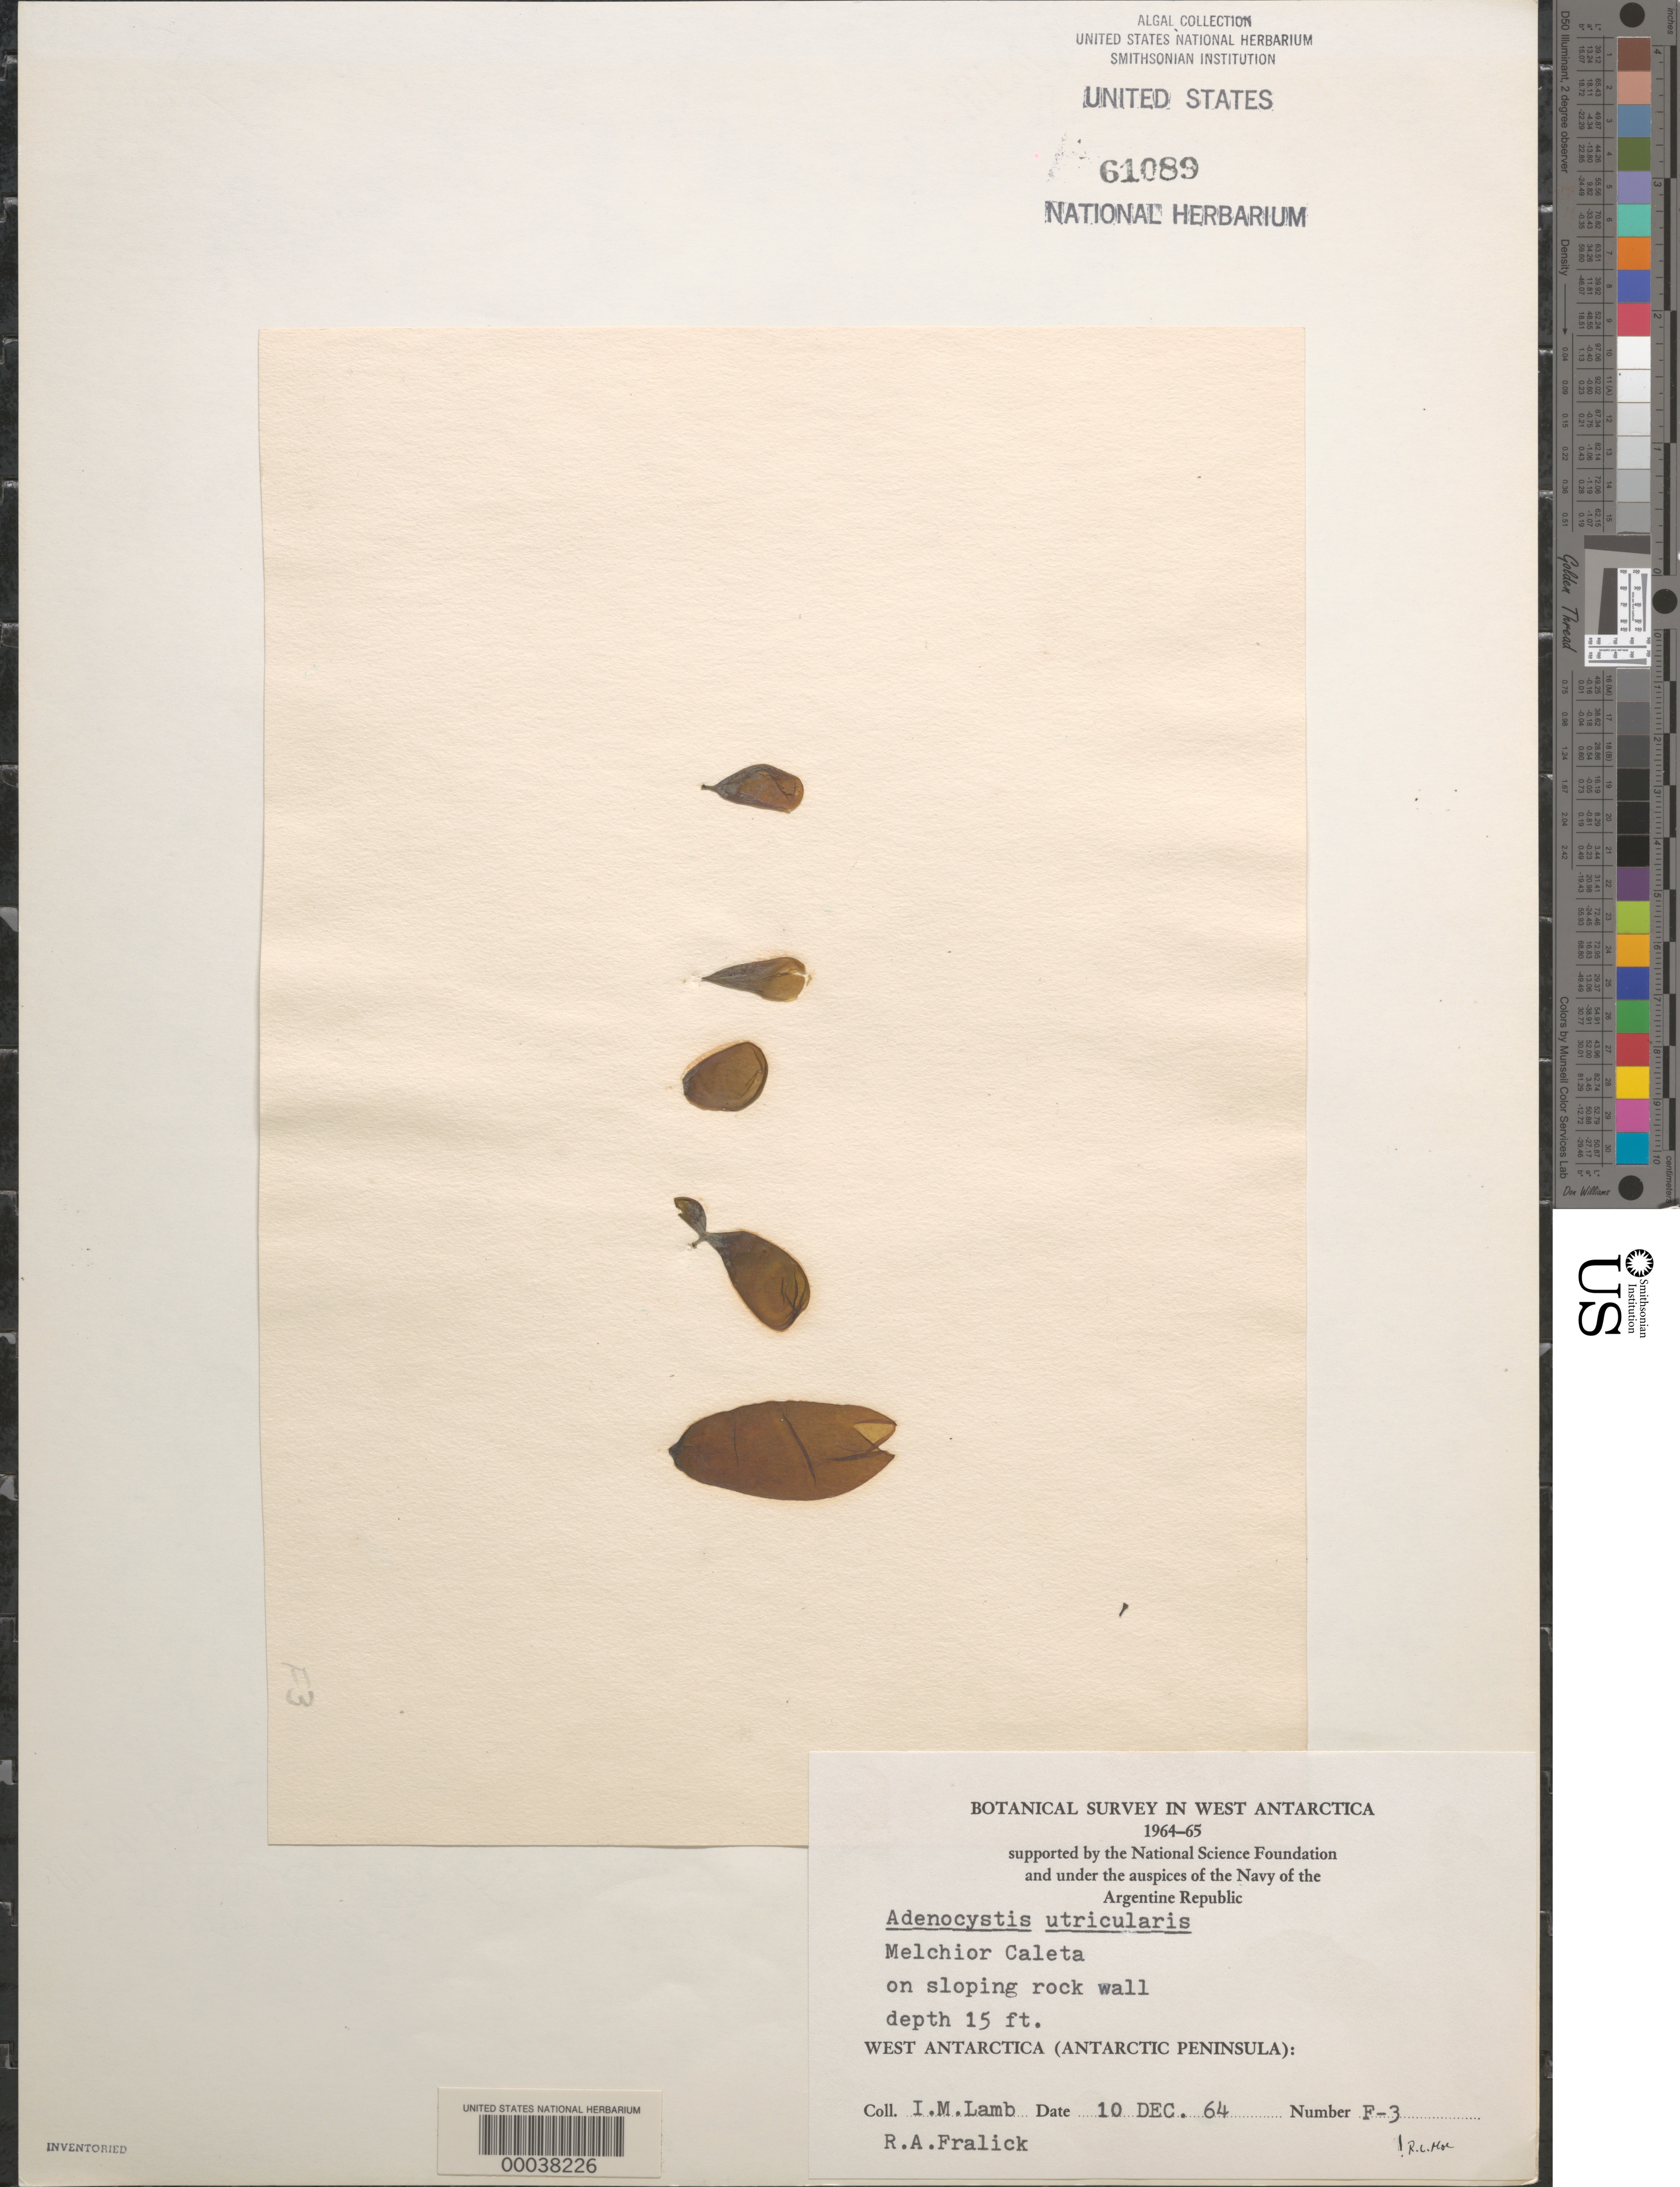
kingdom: Chromista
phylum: Ochrophyta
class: Phaeophyceae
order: Ectocarpales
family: Adenocystaceae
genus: Adenocystis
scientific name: Adenocystis utricularis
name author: (Bory) Skottsberg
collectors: I. M. Lamb & R. Fralick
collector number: F-3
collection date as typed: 10 Dec 1964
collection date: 1964-12-10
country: Antarctica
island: Gamma Island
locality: Melchior Caleta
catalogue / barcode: US 61089